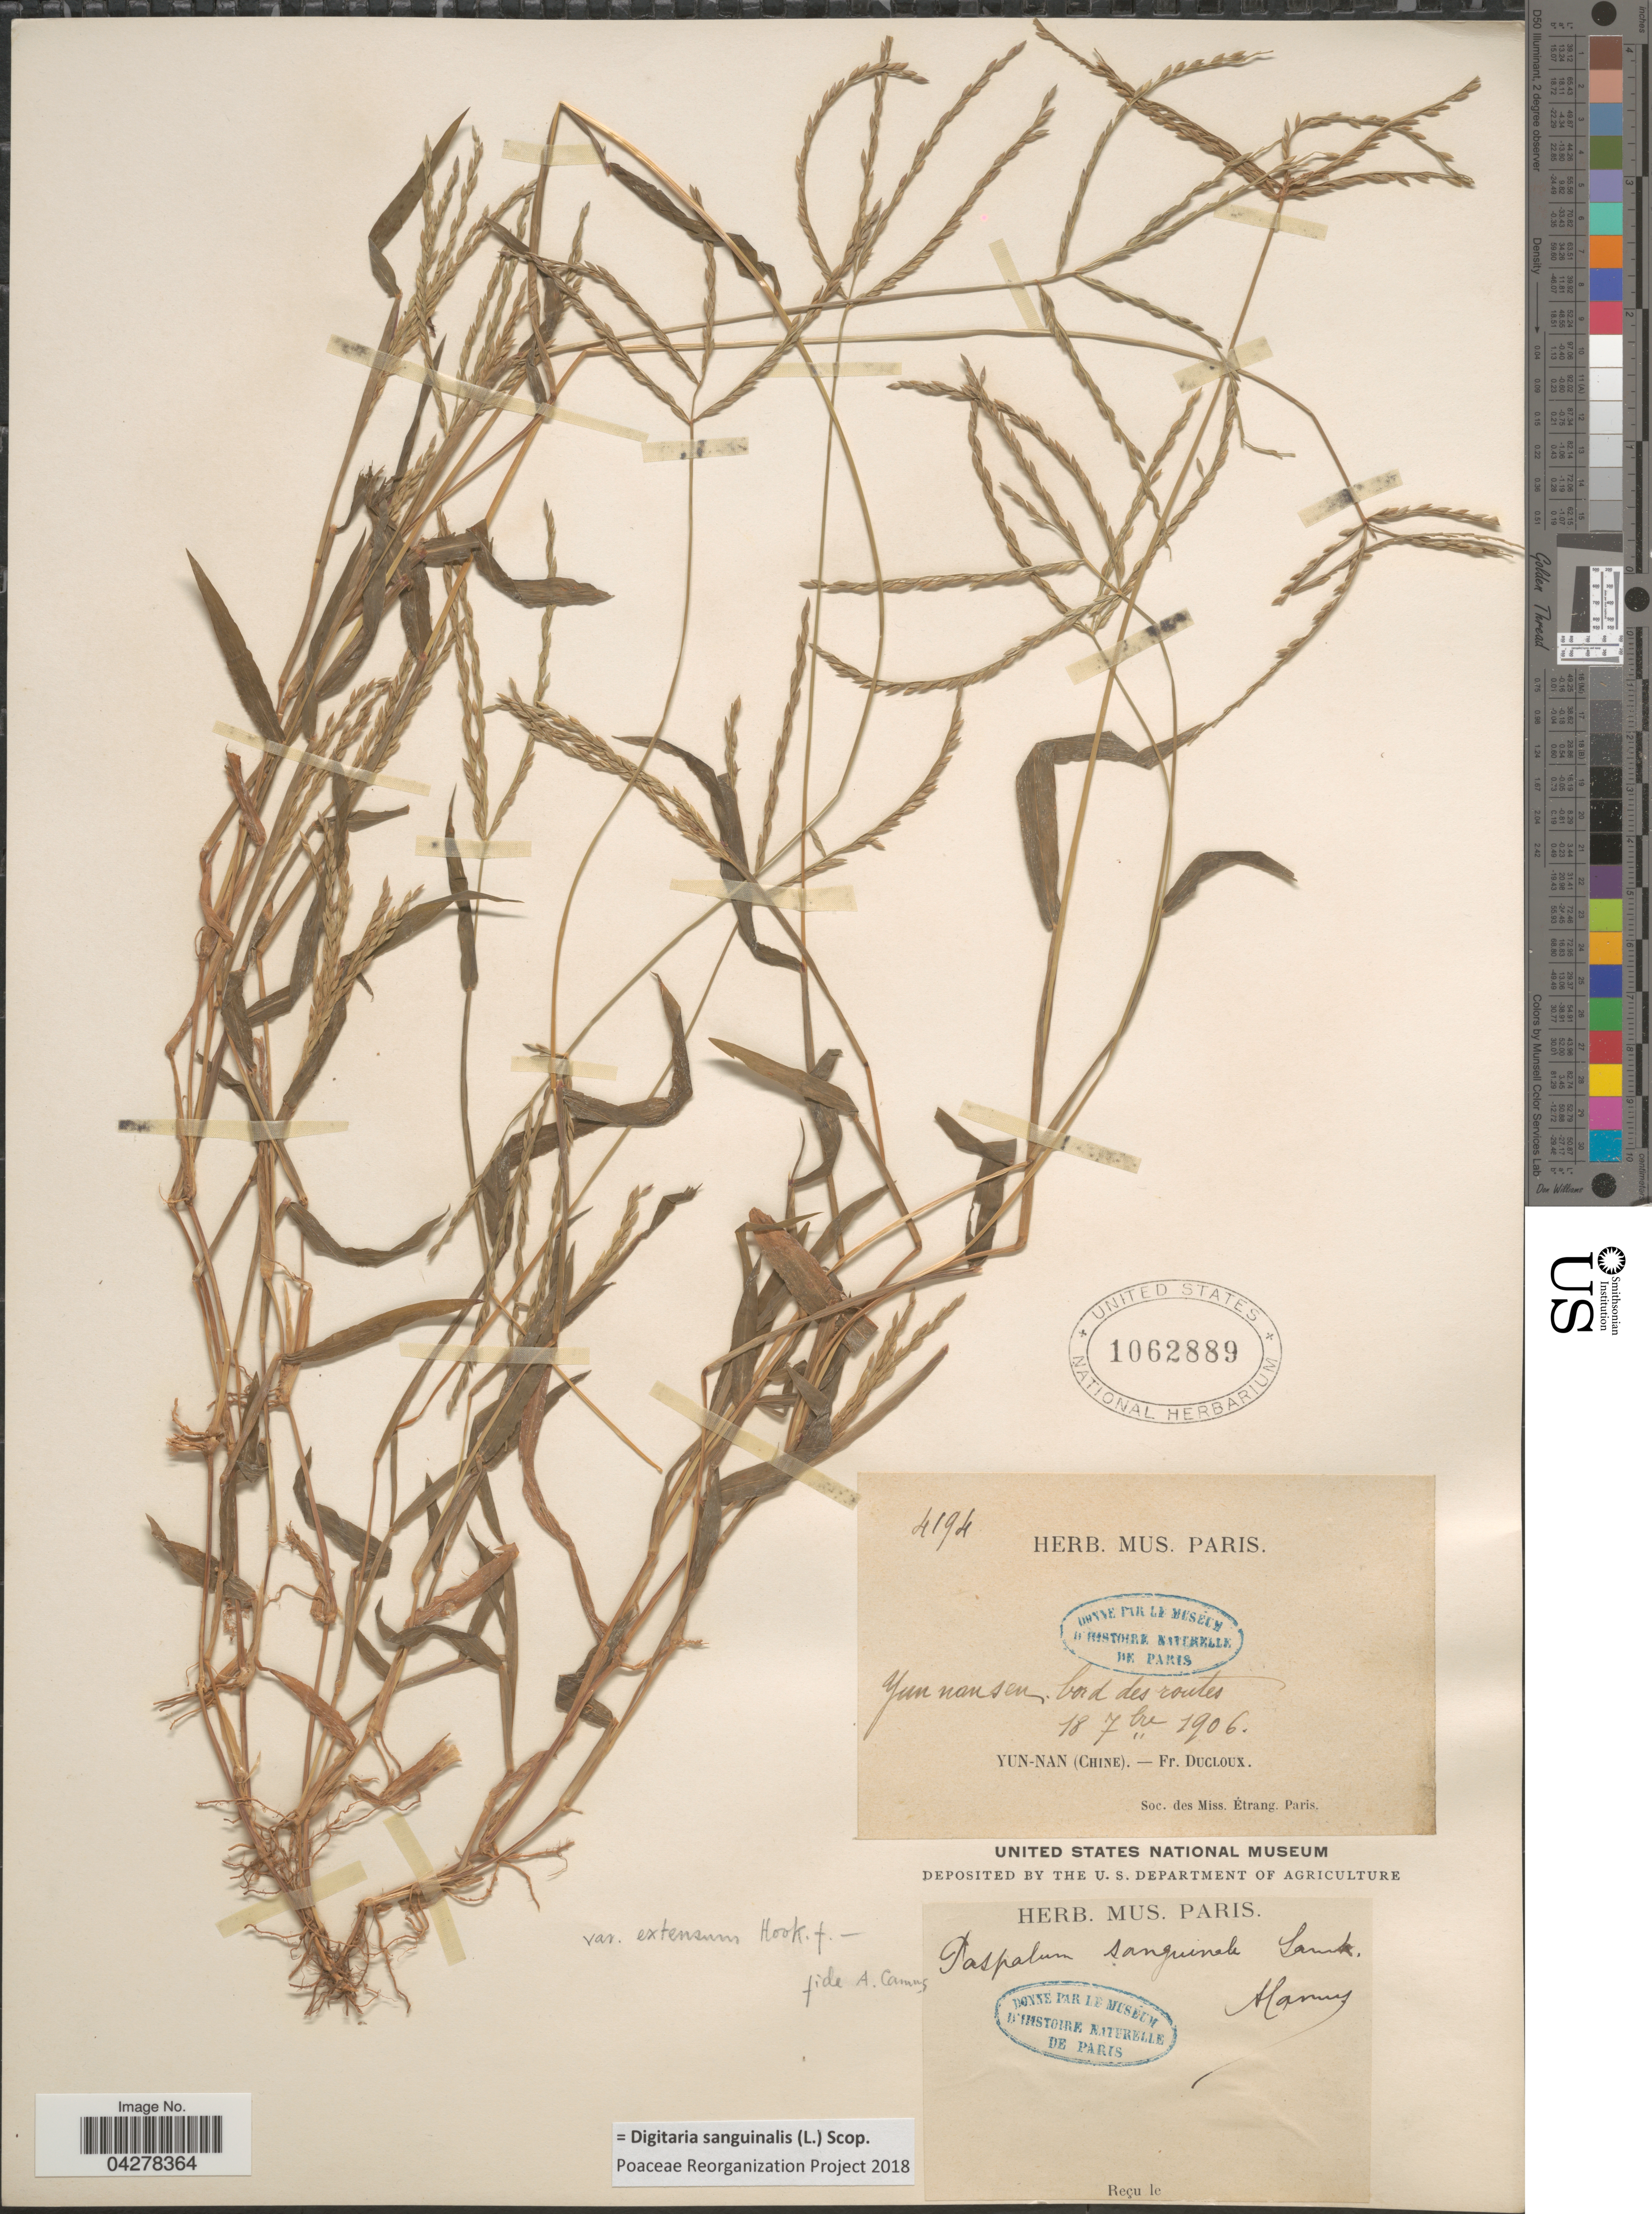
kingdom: Plantae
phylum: Tracheophyta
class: Liliopsida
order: Poales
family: Poaceae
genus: Digitaria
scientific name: Digitaria sanguinalis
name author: (L.) Scop.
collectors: F. Ducloux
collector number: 4194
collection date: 1906-09-18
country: China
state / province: Yunnan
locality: Yunnansen bord des routes. Yun-nan (Chine).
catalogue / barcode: US 1062889